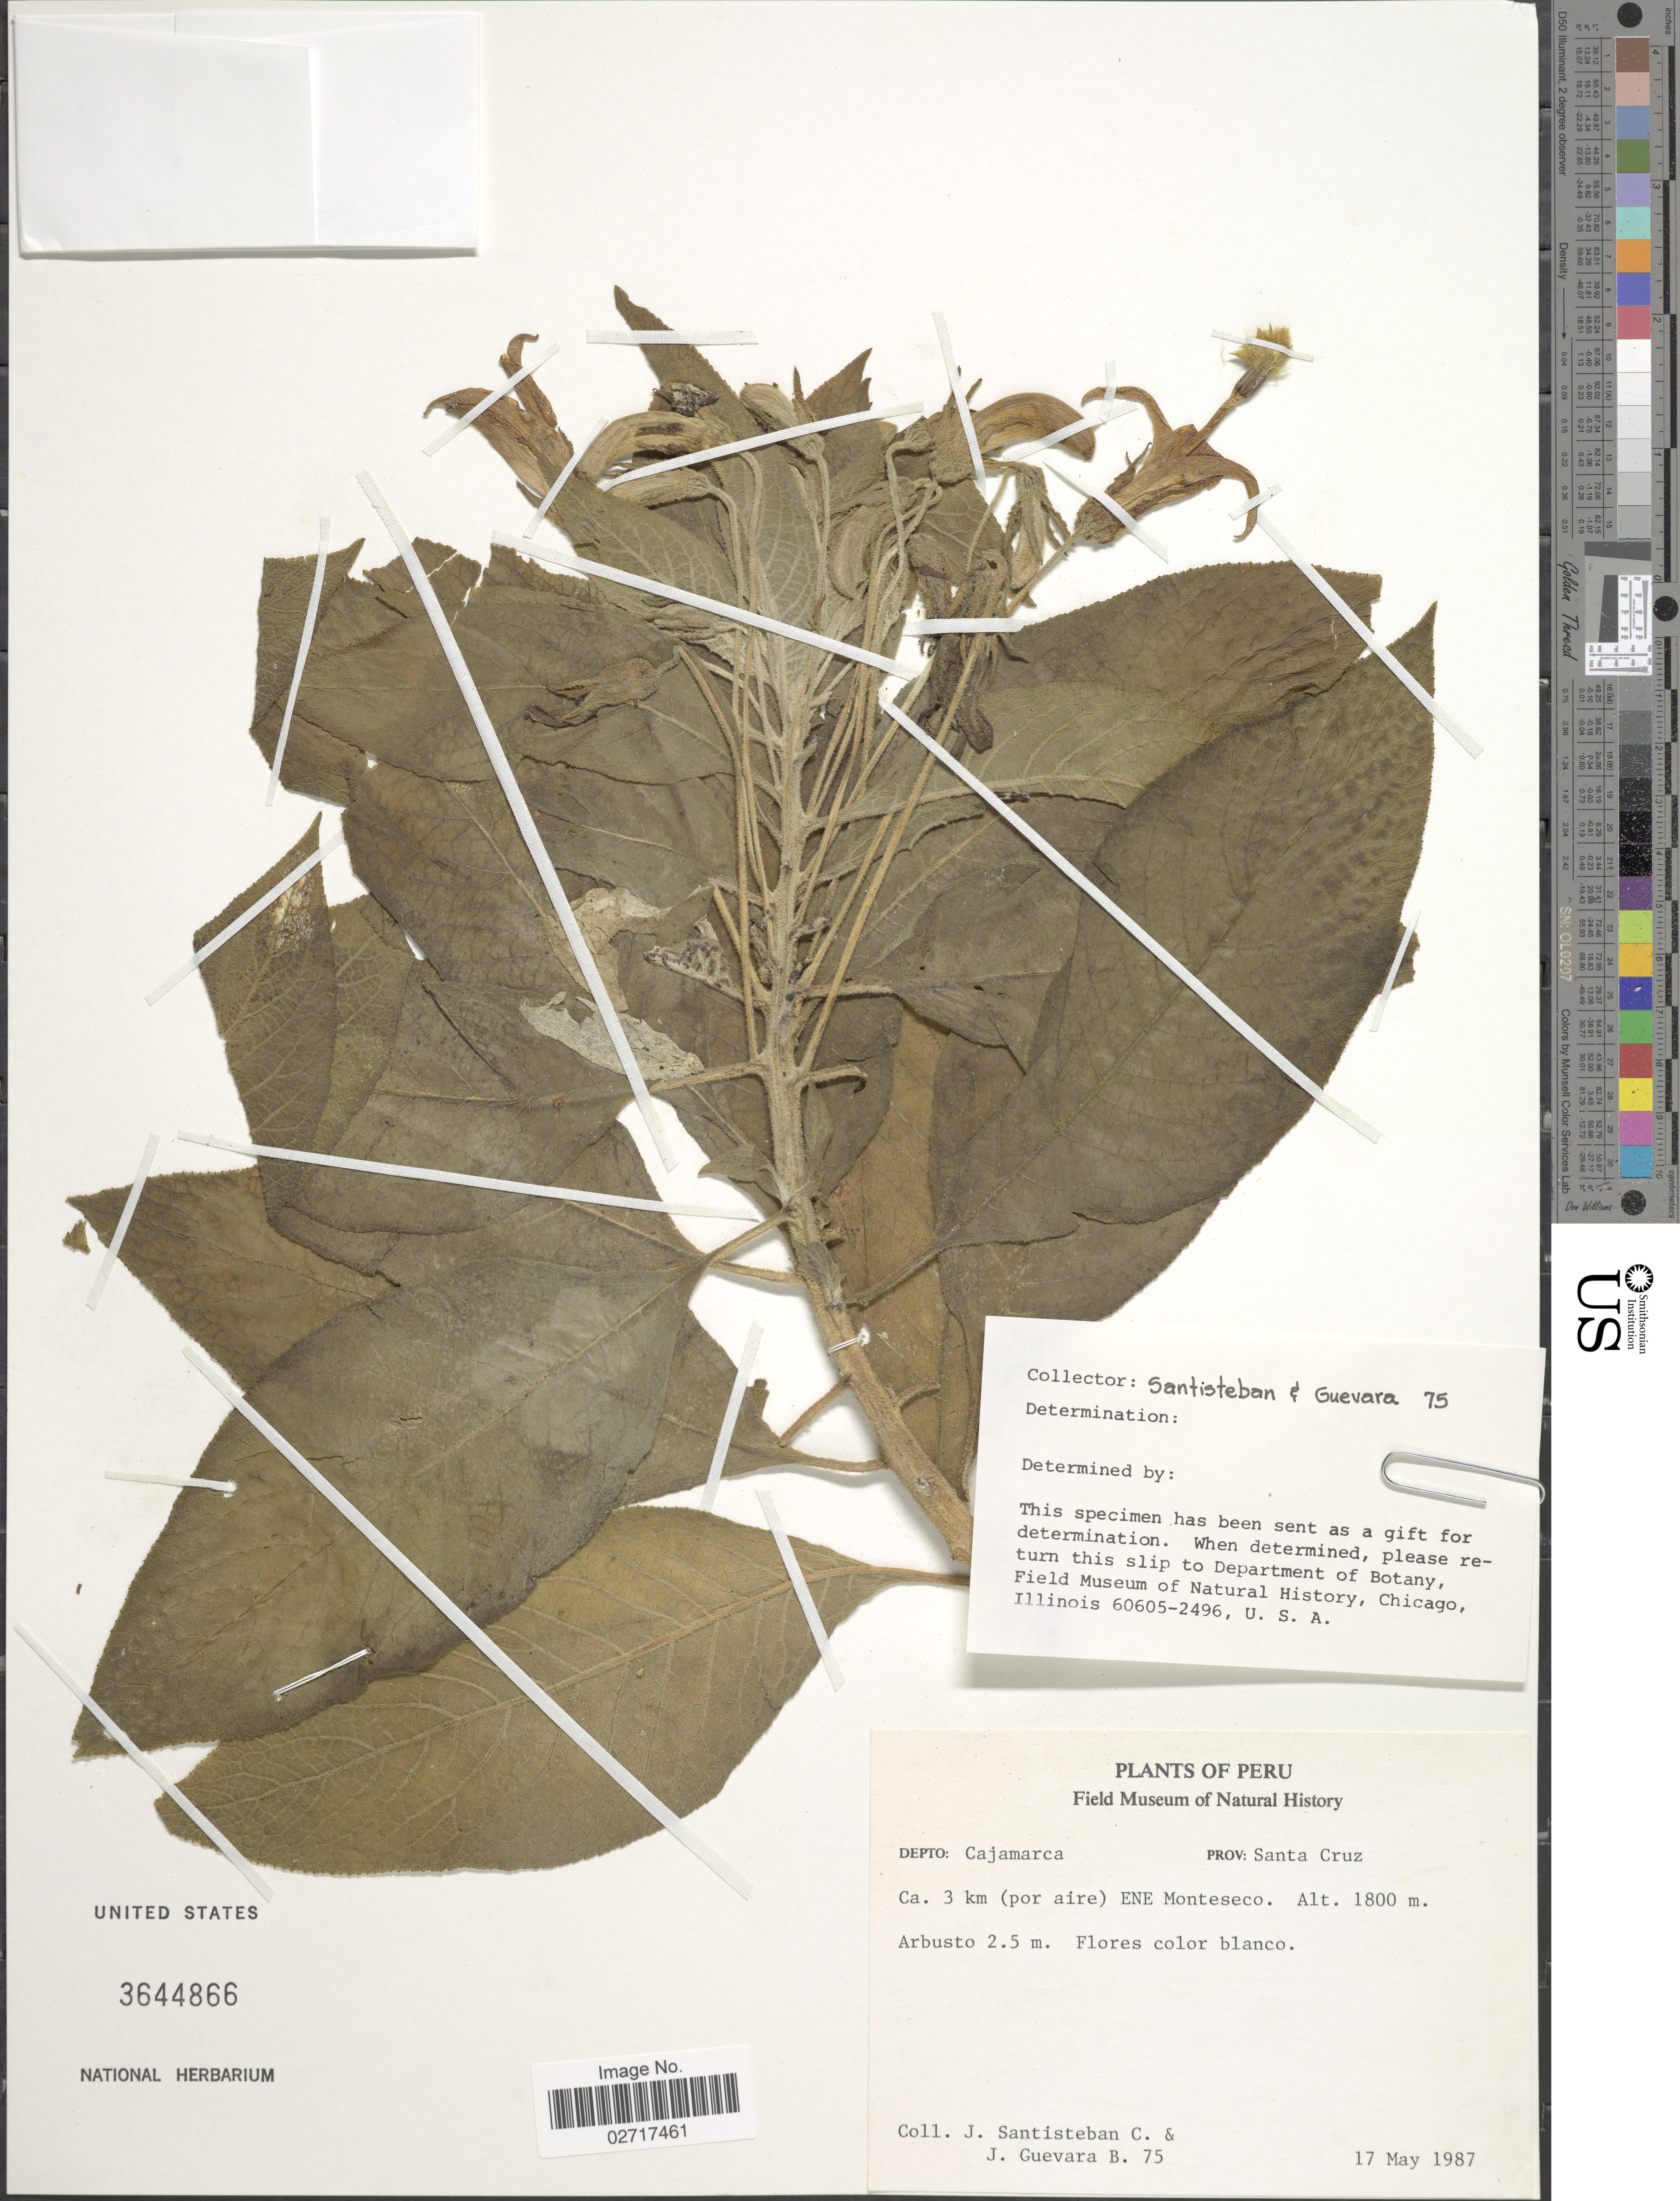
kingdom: Plantae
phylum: Tracheophyta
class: Magnoliopsida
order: Asterales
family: Campanulaceae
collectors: J. Santisteban C. & J. Guevara B.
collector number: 75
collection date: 1987-05-17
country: Peru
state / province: Cajamarca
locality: Depto: Cajamarca. Prov: Santa Cruz. Ca. 3 km (por aire) ENE Monteseco.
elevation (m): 1800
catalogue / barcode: US 3644866